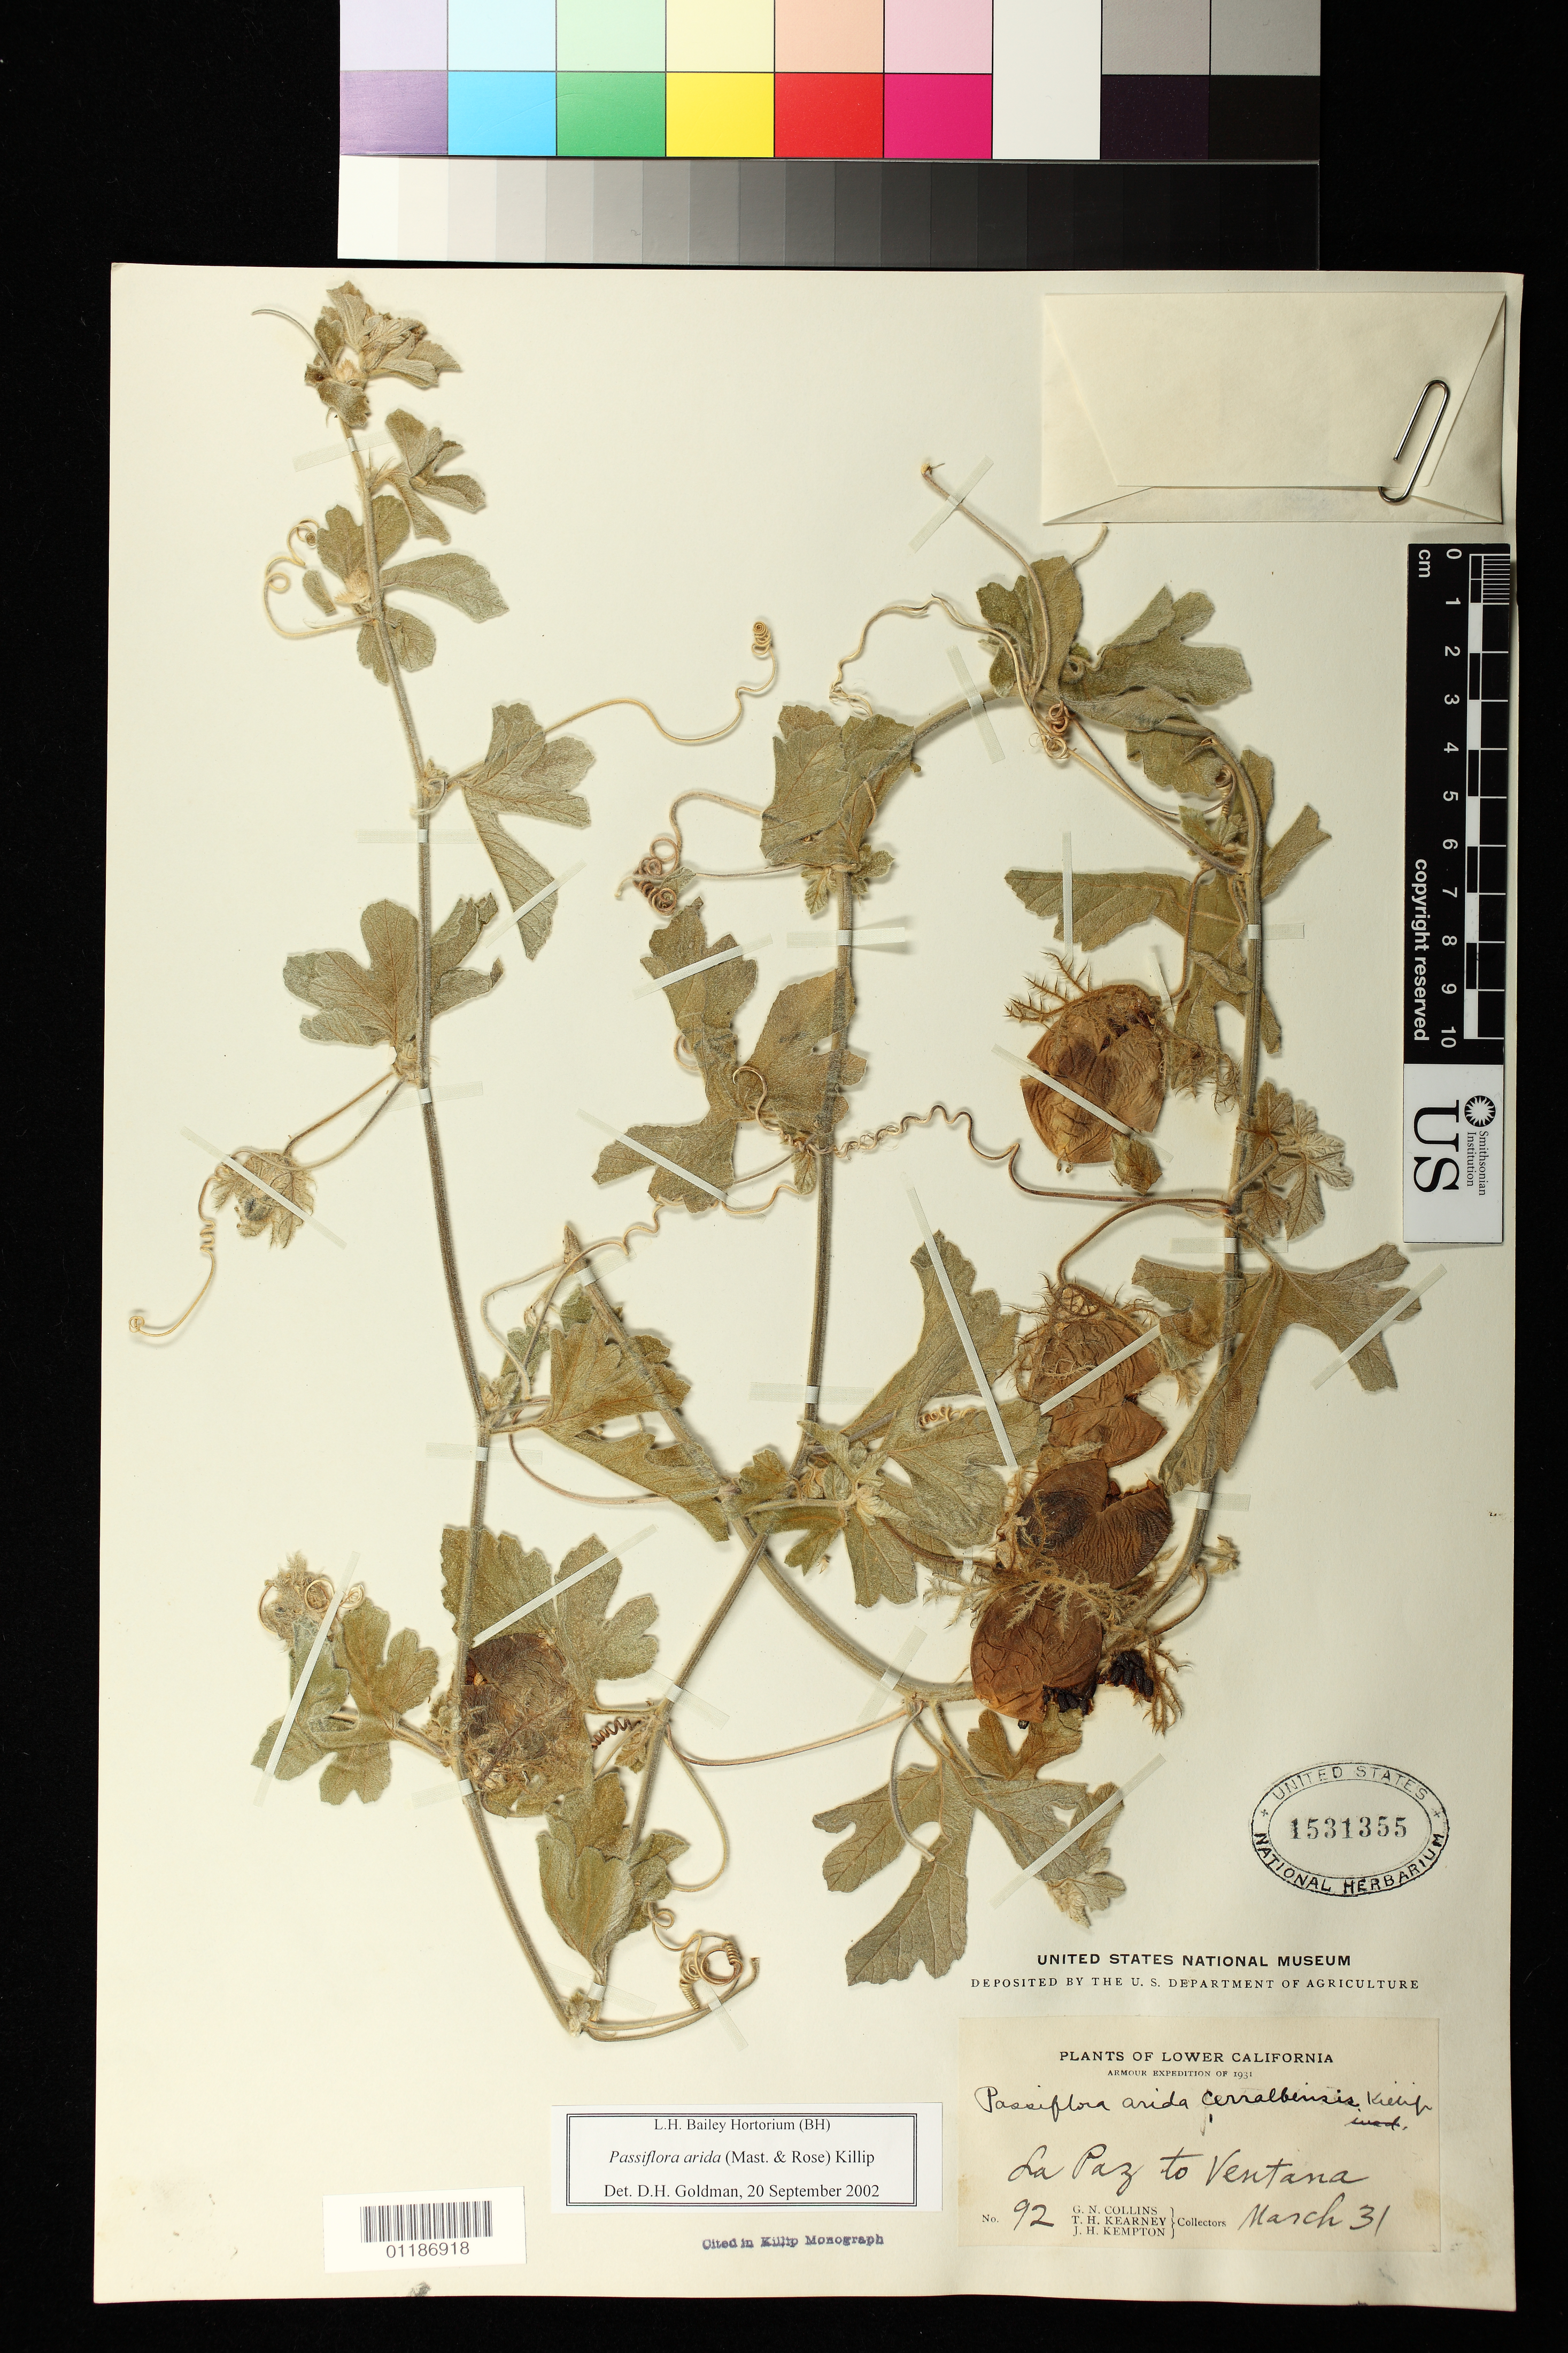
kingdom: Plantae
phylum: Tracheophyta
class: Magnoliopsida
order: Malpighiales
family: Passifloraceae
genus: Passiflora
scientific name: Passiflora arida var. cerralbensis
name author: Killip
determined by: Svoboda, Harlan T., (NA), US Department of Agriculture (UNITED STATES)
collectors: G. N. Collins, T. H. Kearney & J. H. Kempton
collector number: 92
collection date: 1931-03-31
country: Mexico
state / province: Baja California Sur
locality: La Paz to Ventana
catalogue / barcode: US 1531355